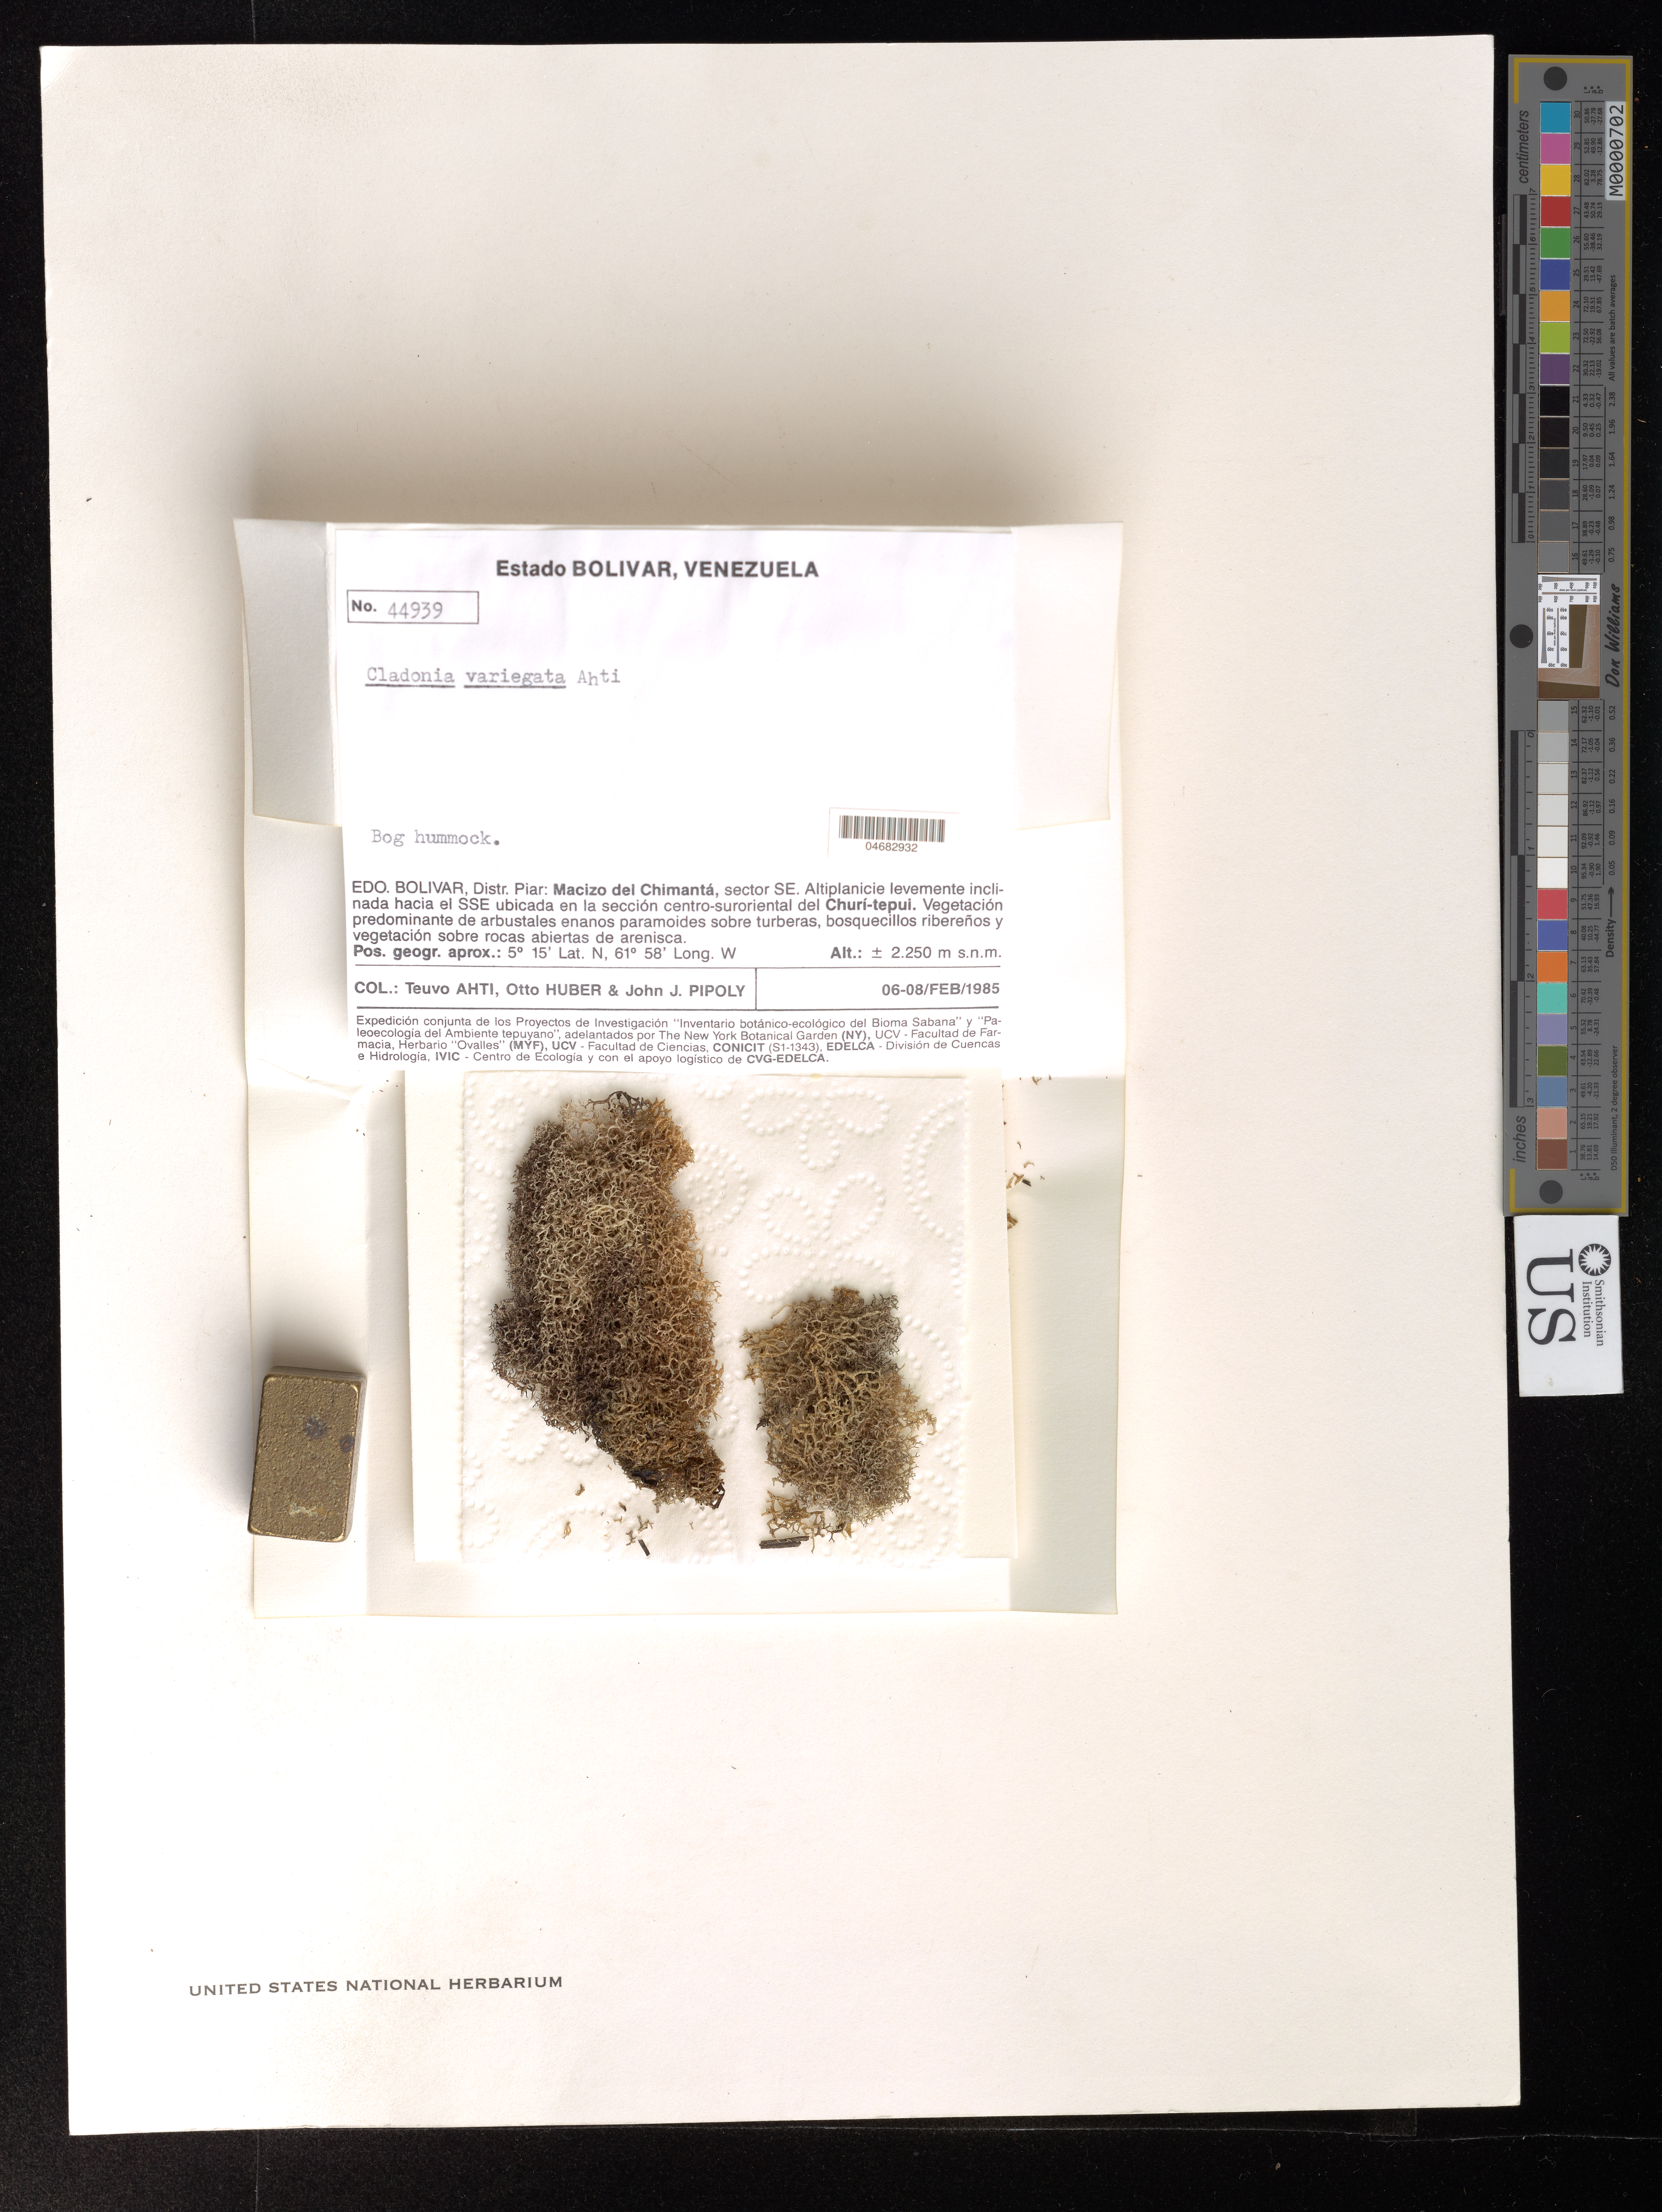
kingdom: Fungi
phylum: Ascomycota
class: Lecanoromycetes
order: Lecanorales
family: Cladoniaceae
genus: Cladonia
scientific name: Cladonia variegata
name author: Ahti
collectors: T. T. Ahti, O. Huber & J. Pipoly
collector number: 44939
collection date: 1985-02-06/1985-02-08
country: Venezuela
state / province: Bolívar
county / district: Piar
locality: Macizo del Chimanta, Sector SE. Altiplanicie levemente inclinada hacia el SSE ubicada en la seccion centro-suroriental del Churi-tepui.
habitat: Bog hummock. Vegetación predominante de arbustales enanos paramoides sobre turberas, bosquecillos ribereños y vegetación sobre rocas abiertas de arenisca.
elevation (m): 2250